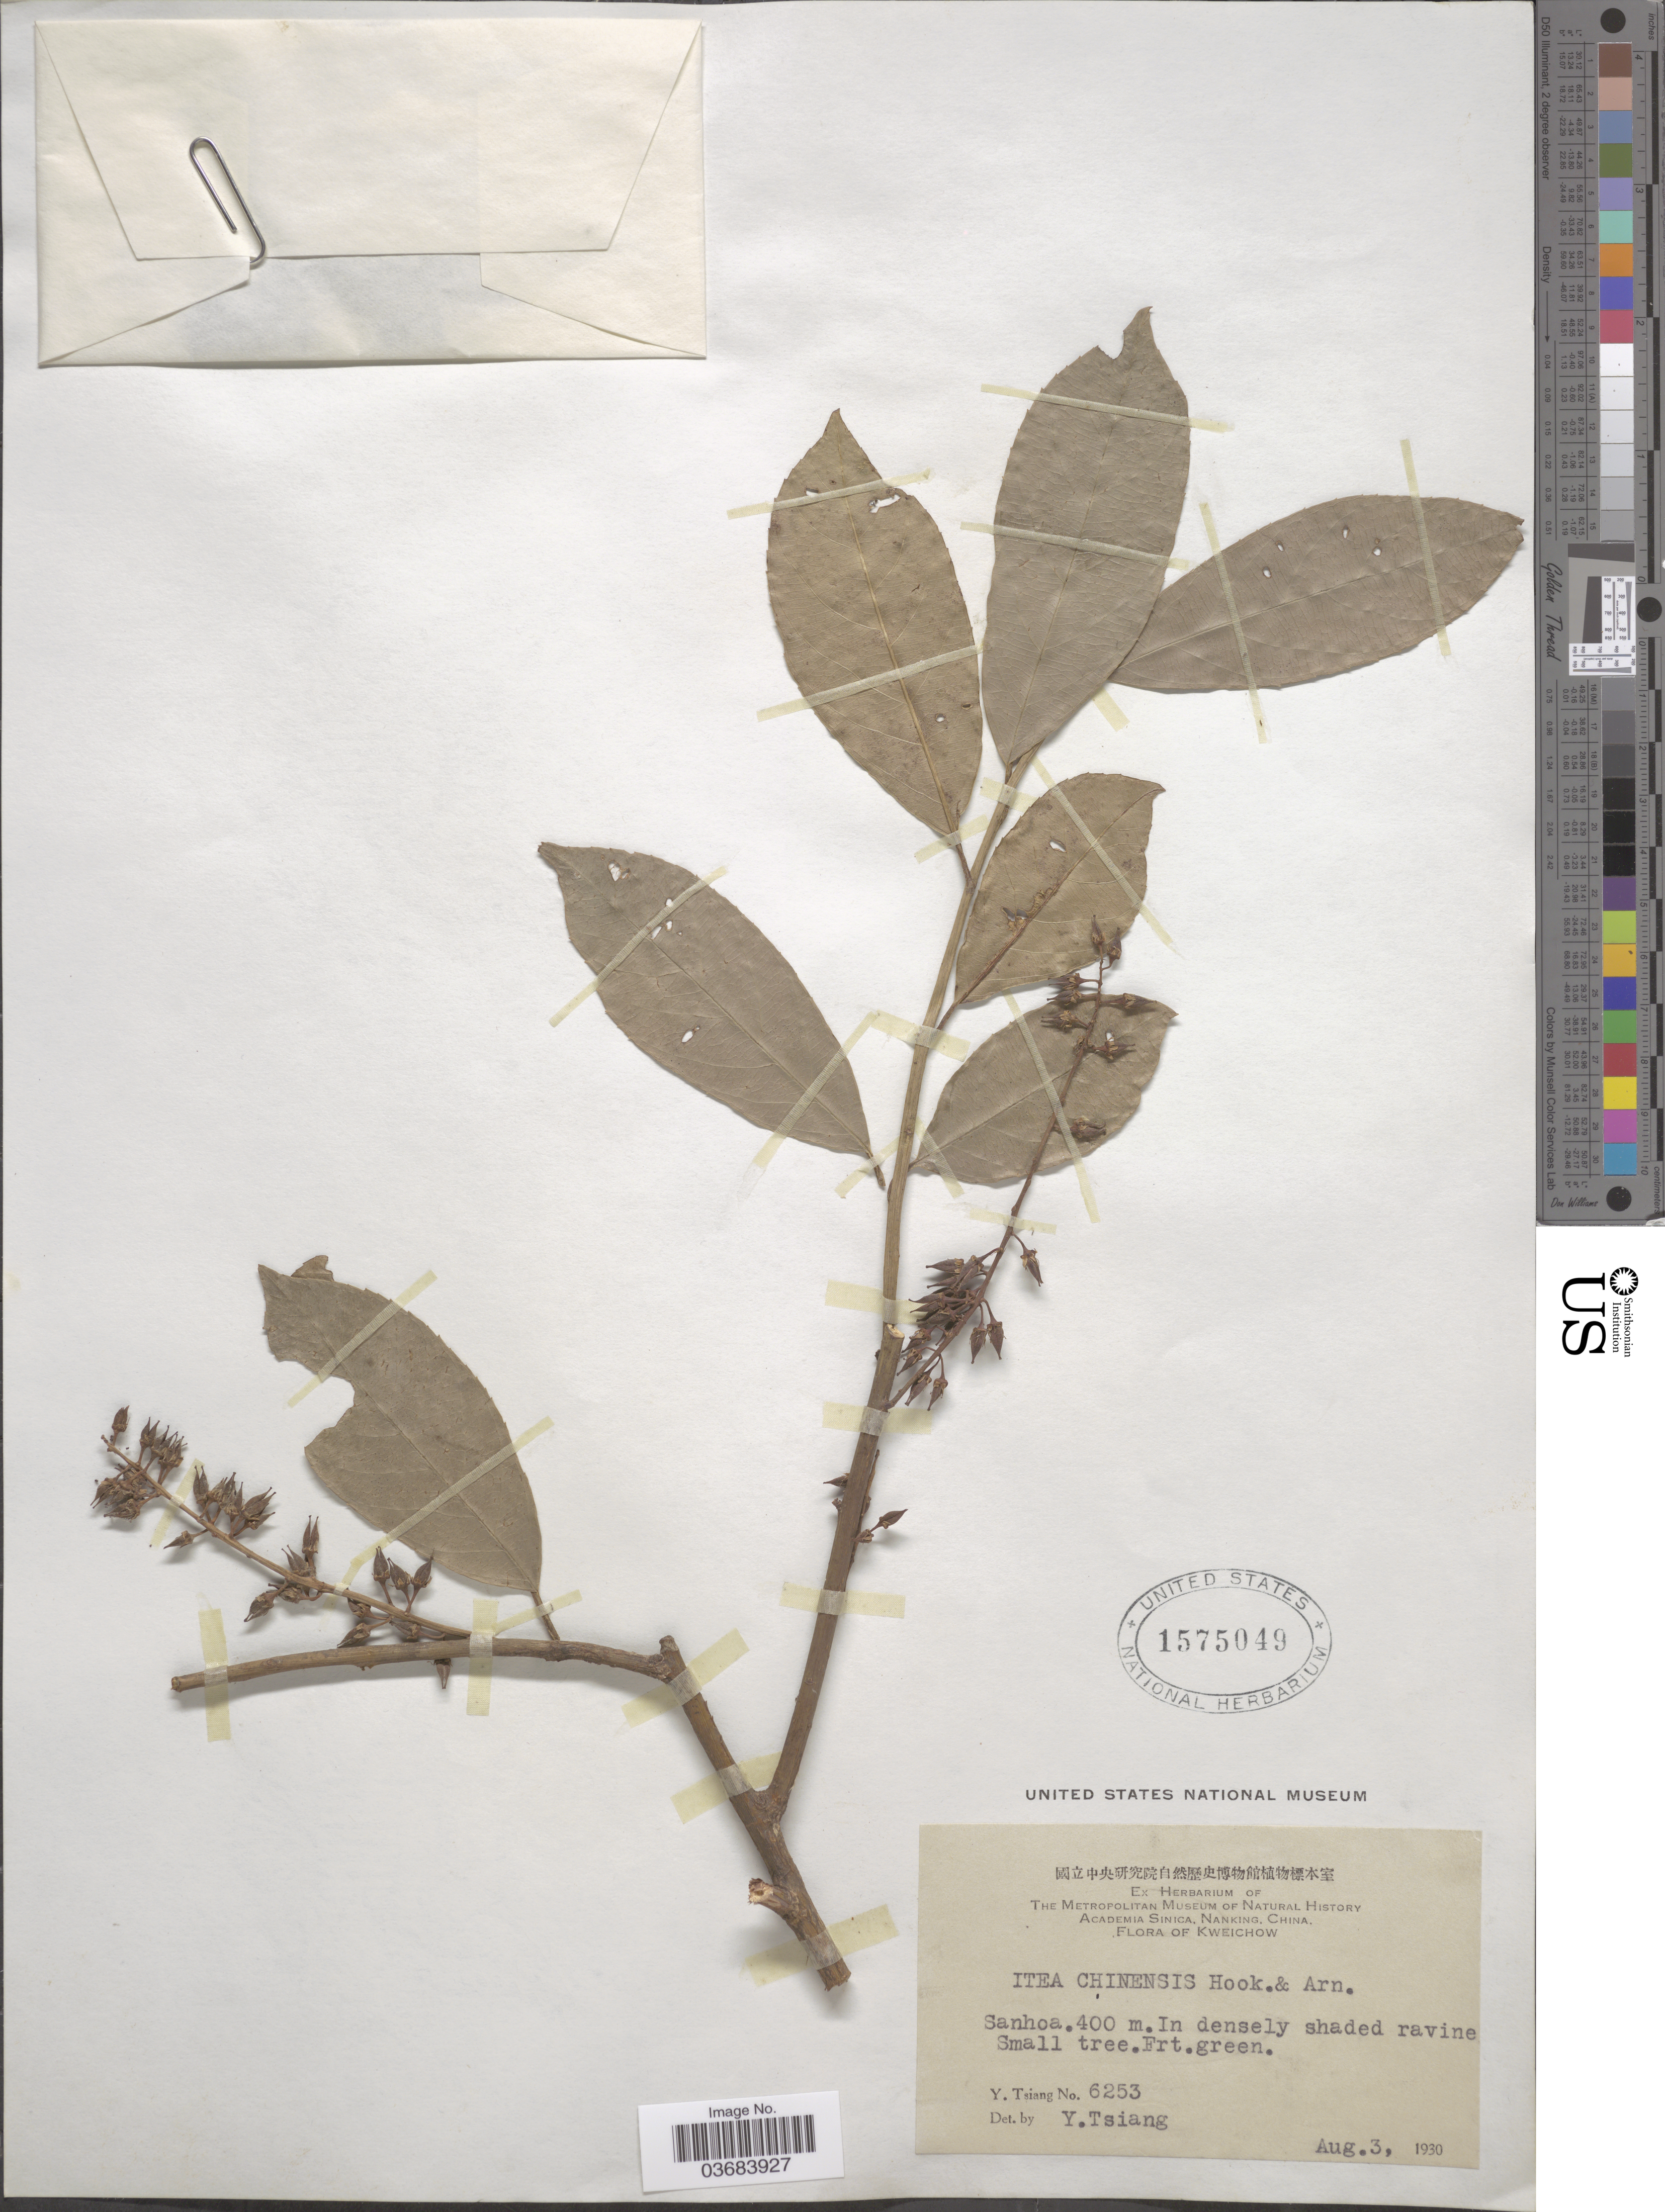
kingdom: Plantae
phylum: Tracheophyta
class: Magnoliopsida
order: Saxifragales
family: Iteaceae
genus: Itea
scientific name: Itea chinensis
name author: W. Hook. & H.J. Arn.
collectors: Y. Tsiang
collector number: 6253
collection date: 1930-08-03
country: China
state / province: Guizhou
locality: Kweichow. Sanhoa.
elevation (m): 400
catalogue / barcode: US 1575049